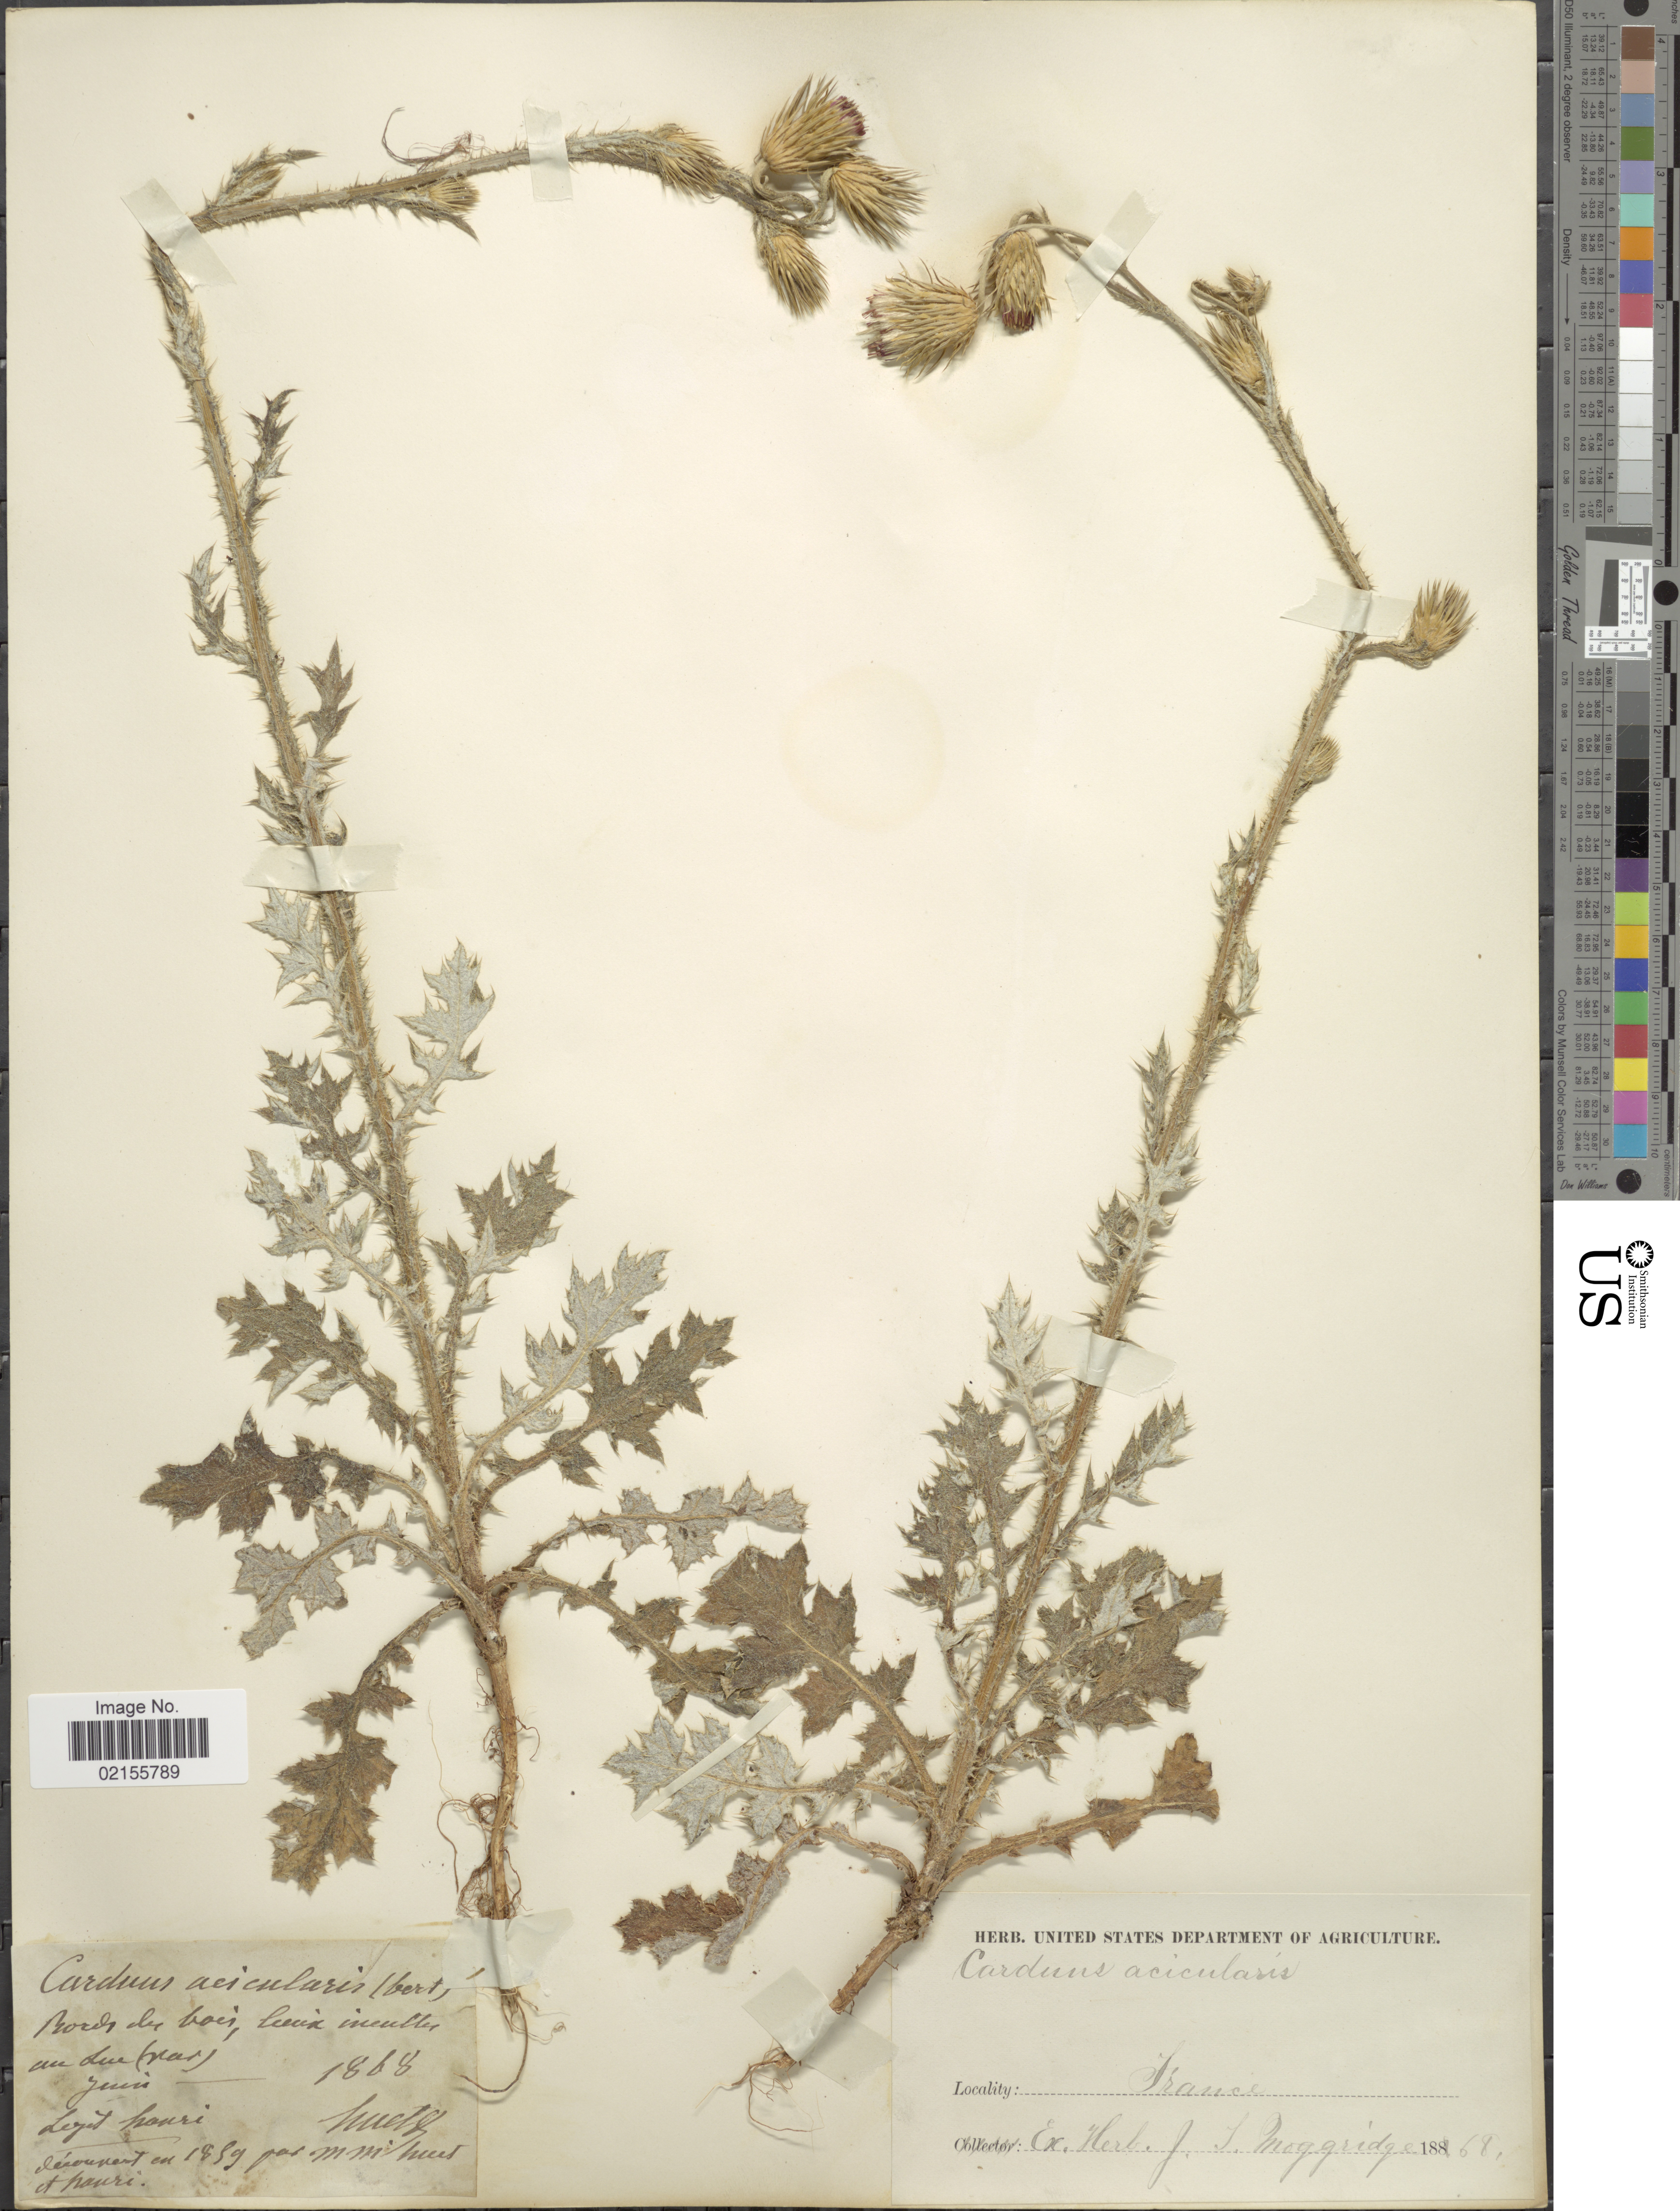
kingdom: Plantae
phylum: Tracheophyta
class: Magnoliopsida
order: Asterales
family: Asteraceae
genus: Carduus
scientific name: Carduus acicularis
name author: Bertol.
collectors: -. Nuetz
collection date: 1868-06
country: France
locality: Bords des locis, lieux incultes an Lue (par) [interpreted]